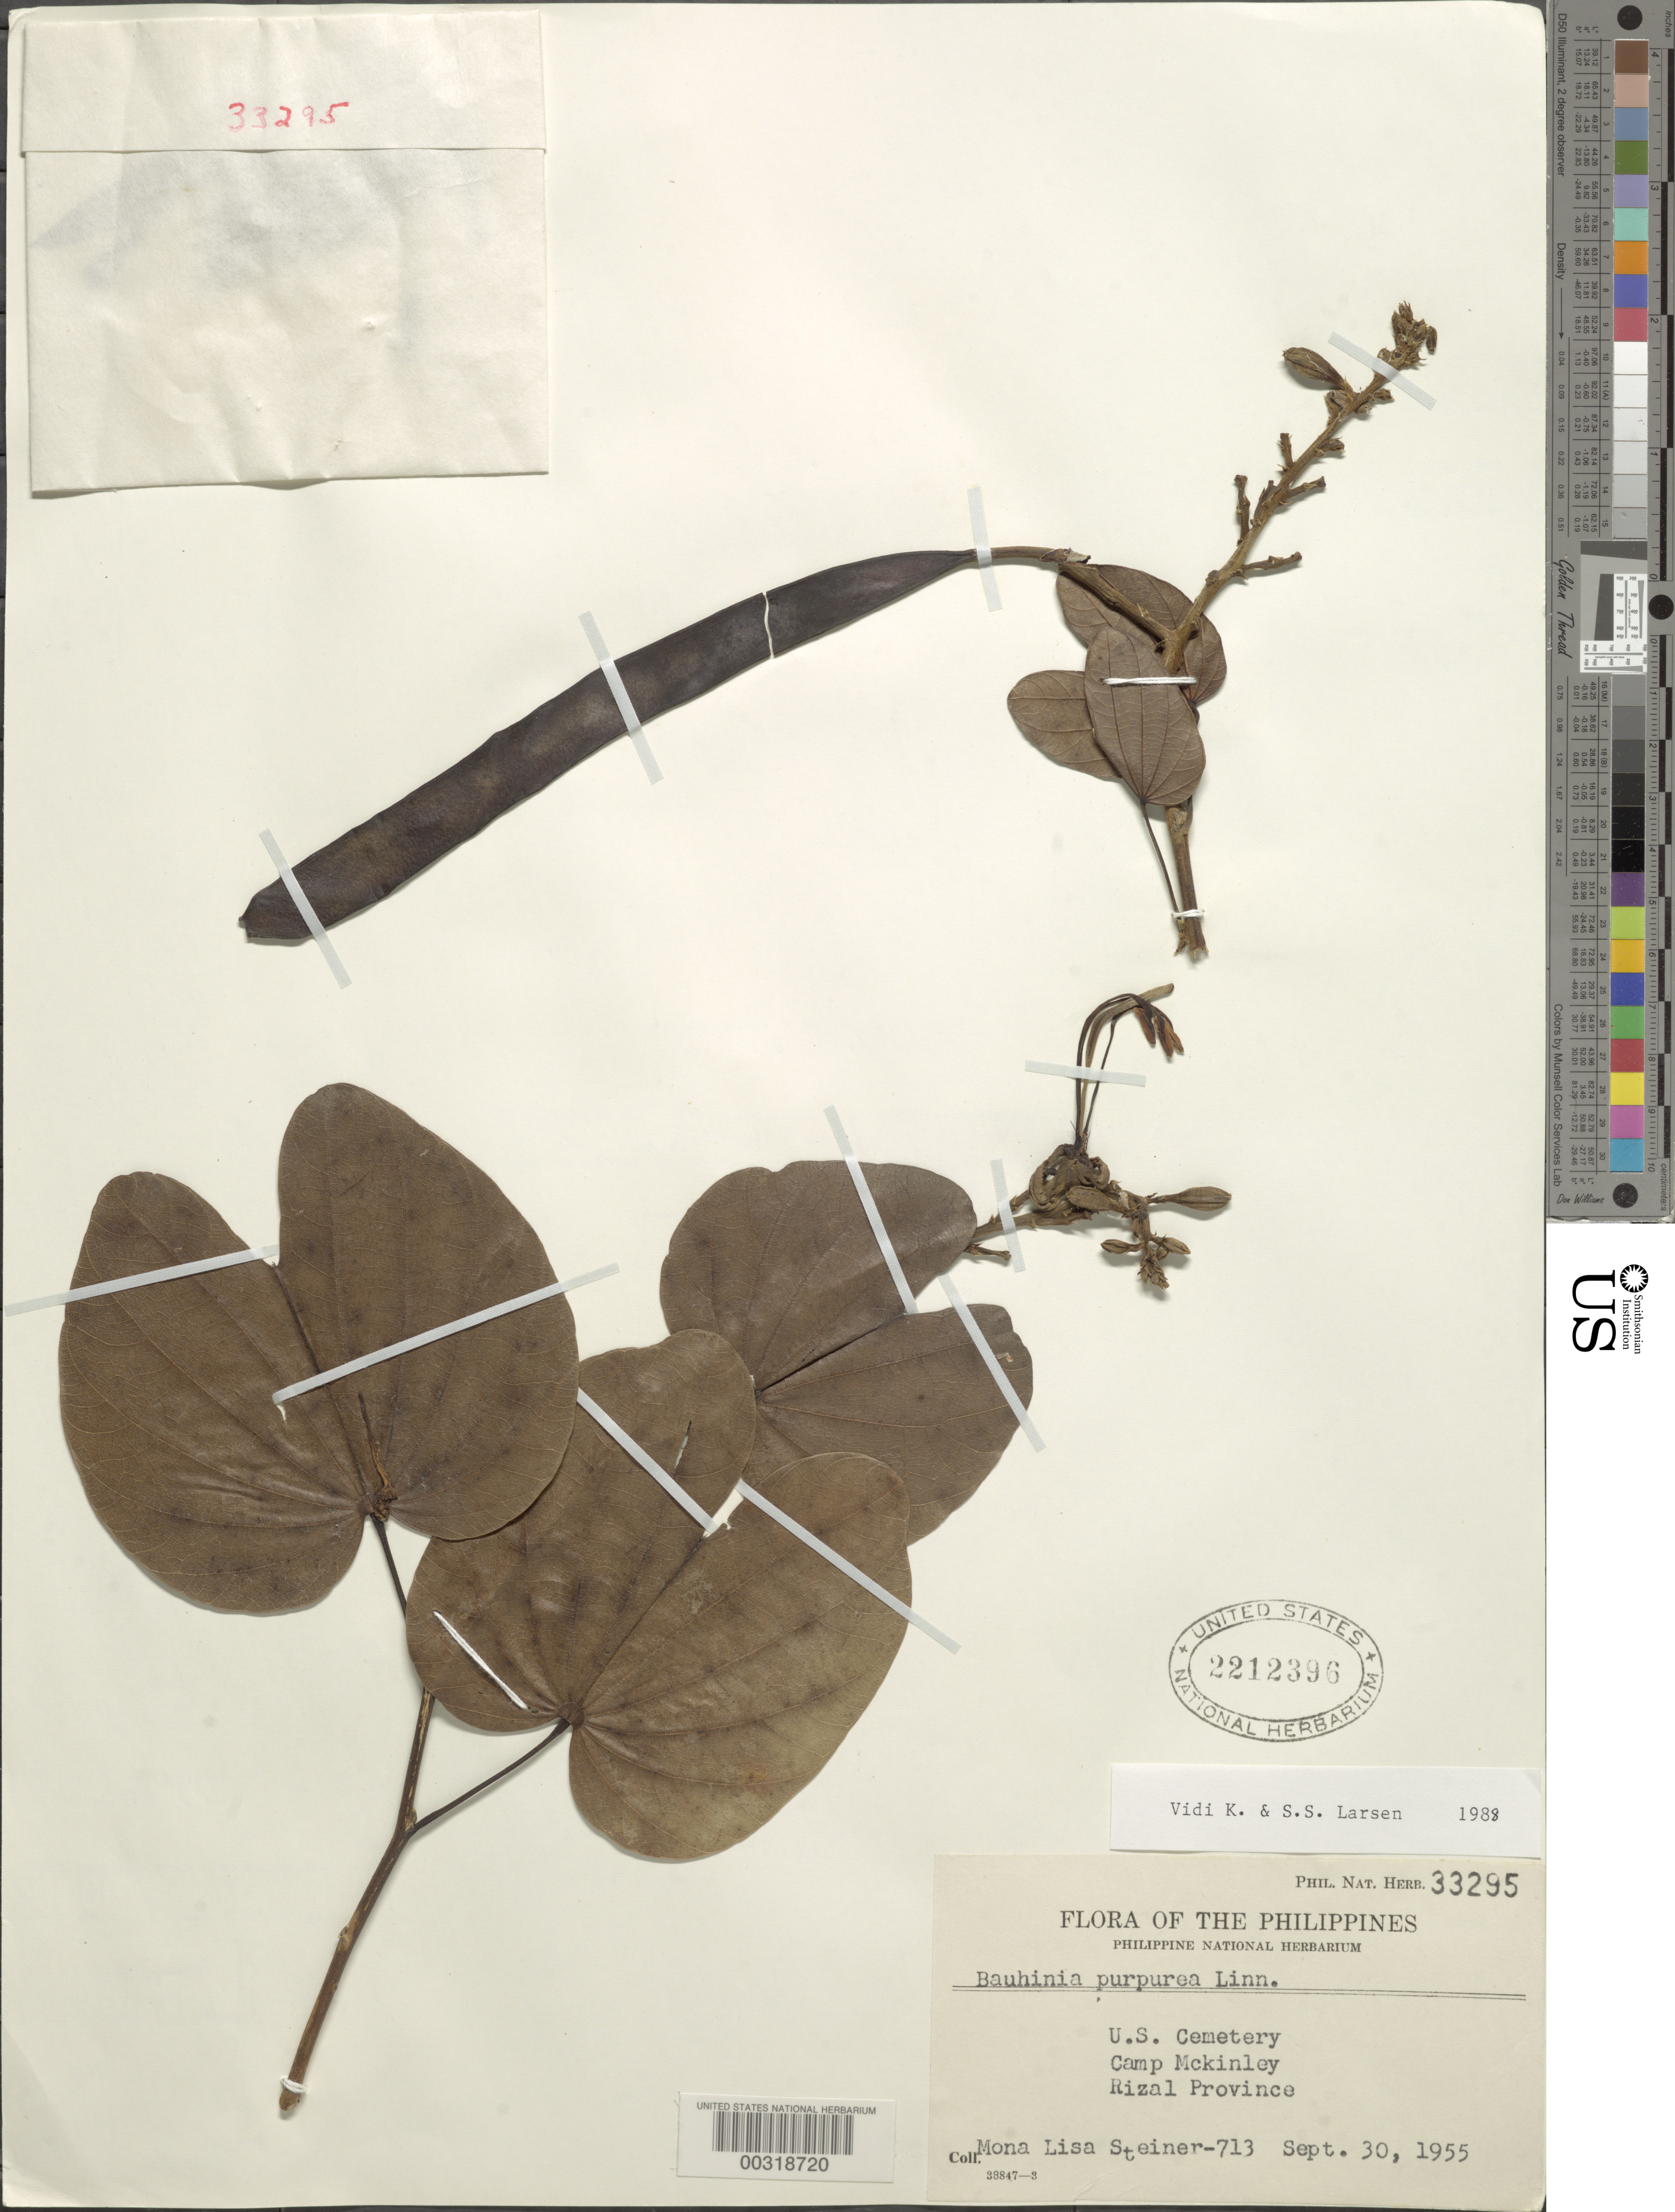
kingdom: Plantae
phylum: Tracheophyta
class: Magnoliopsida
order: Fabales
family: Fabaceae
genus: Bauhinia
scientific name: Bauhinia purpurea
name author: L.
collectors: M. Steiner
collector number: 713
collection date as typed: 30 Sep 1955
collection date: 1955-09-30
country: Philippines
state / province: National Capital Region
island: Luzon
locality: U.s. cemetery, camp mckinley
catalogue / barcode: US 2212396